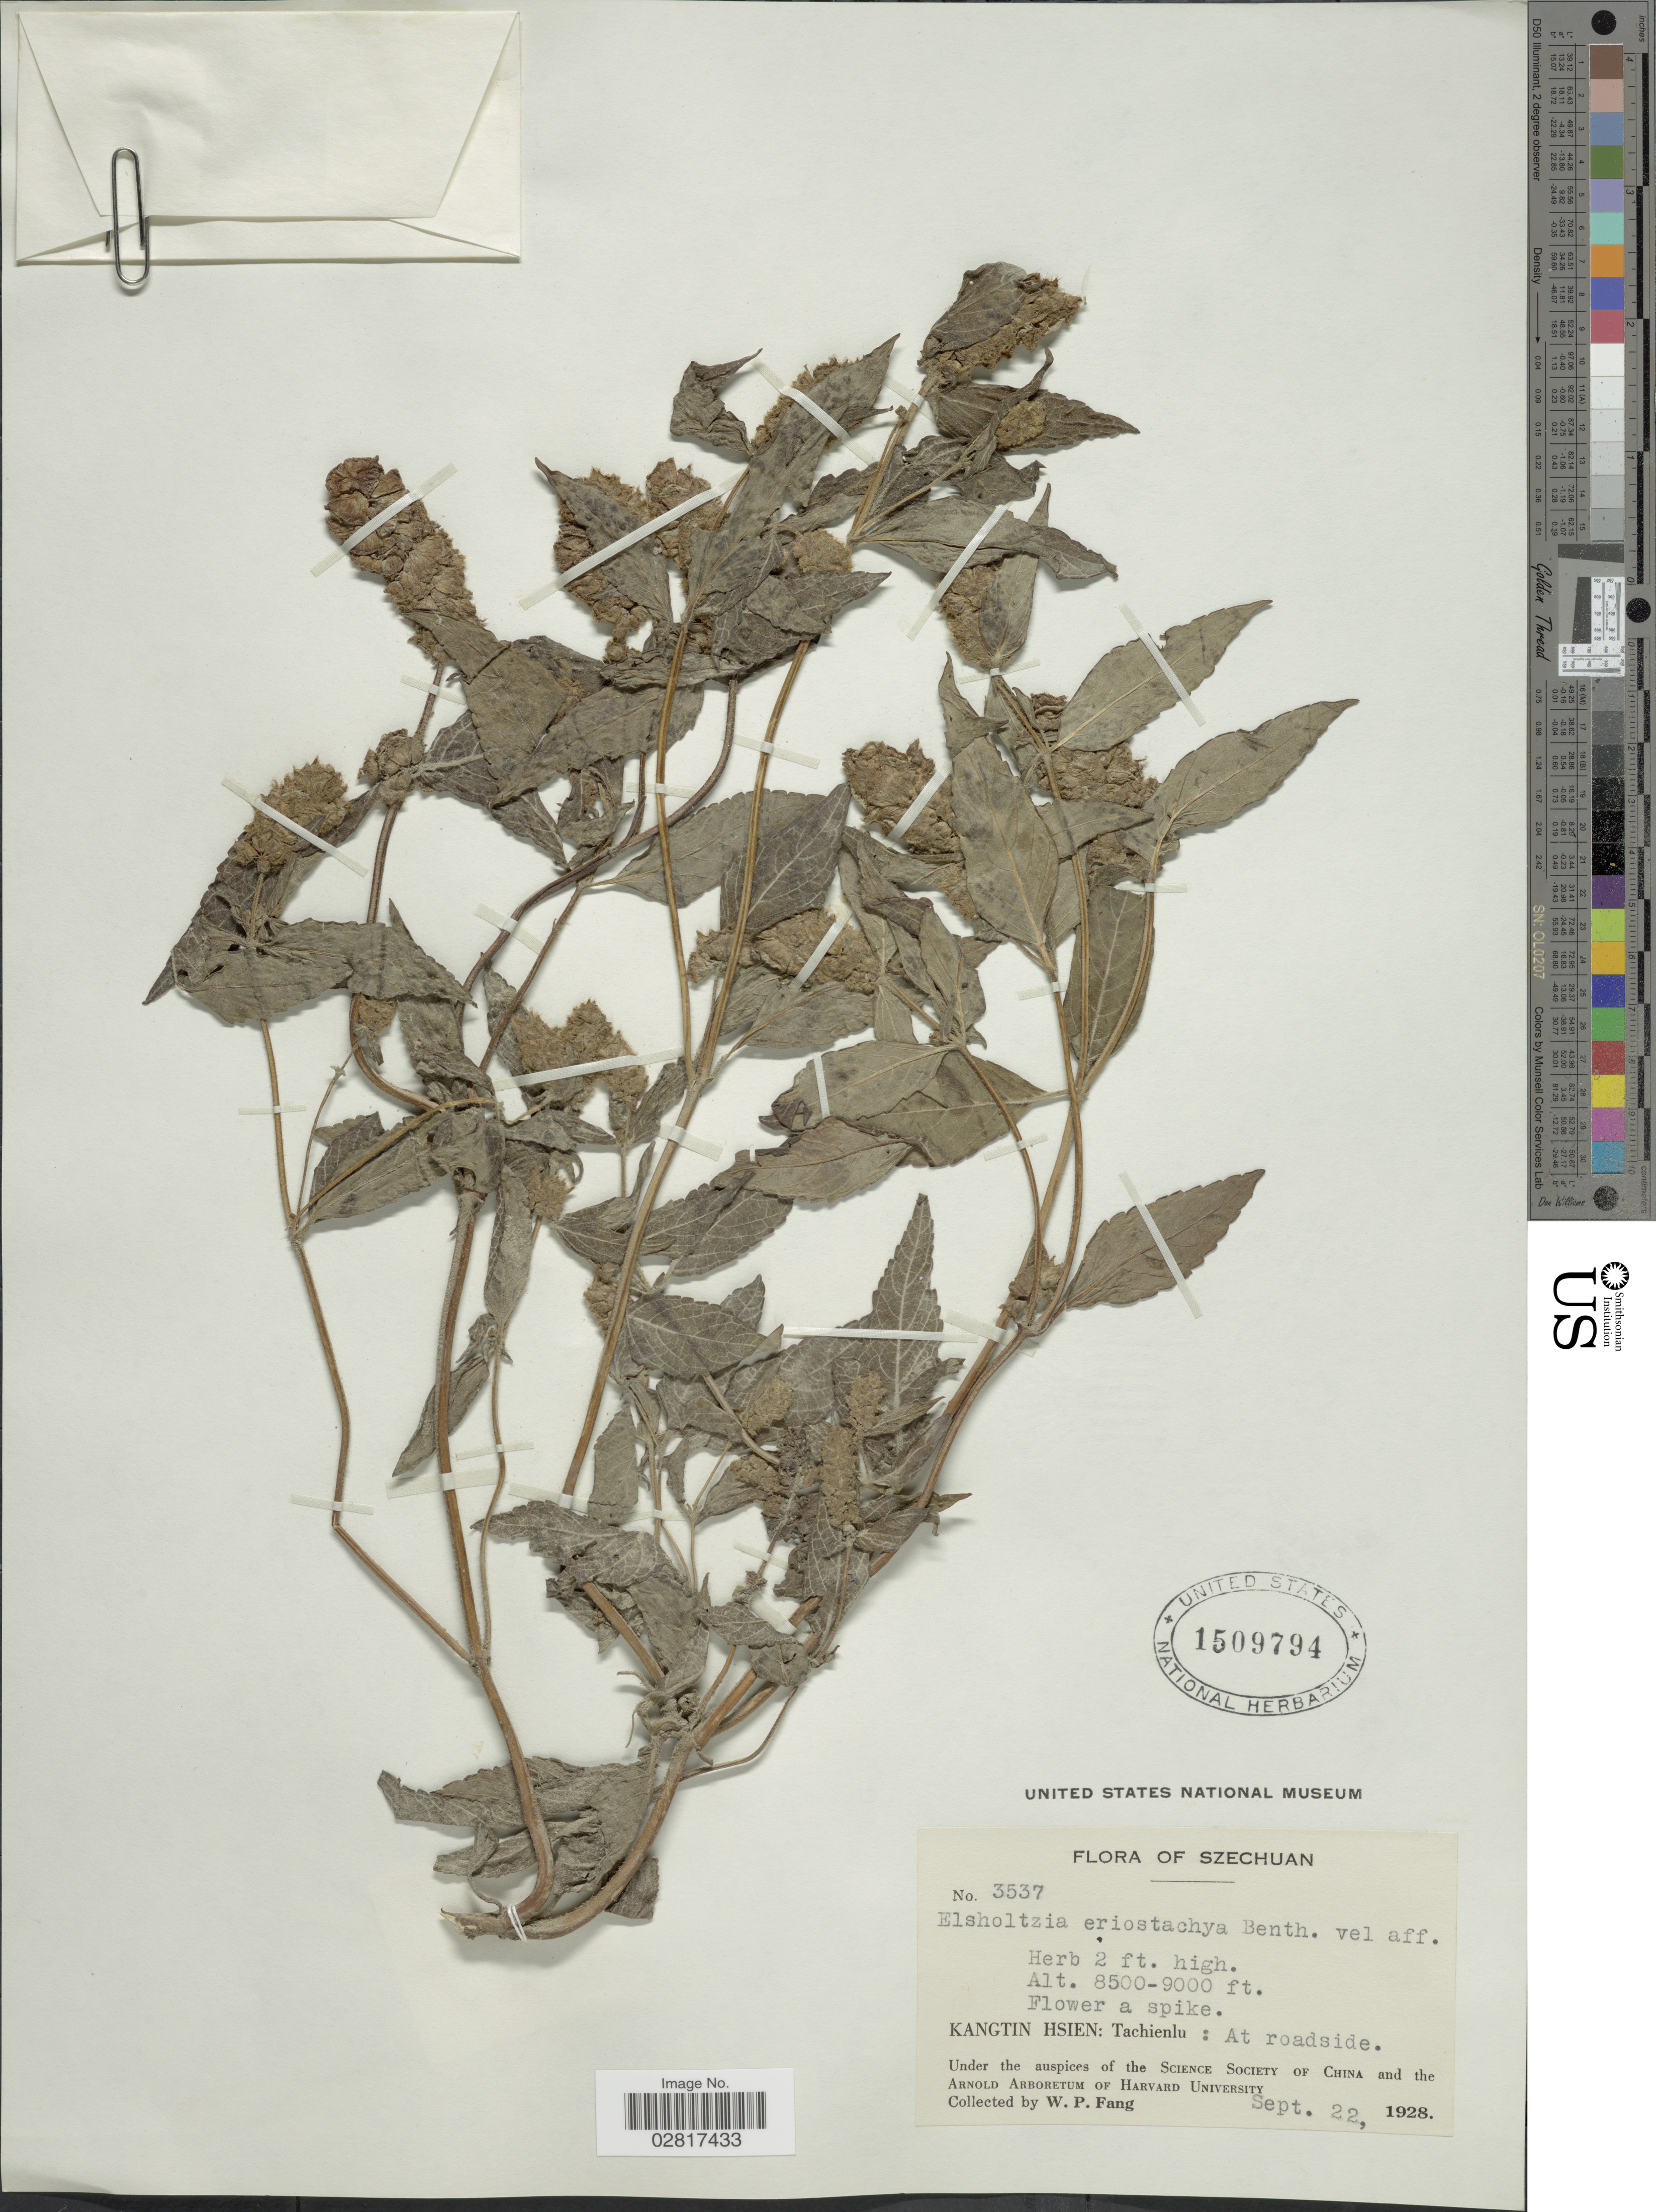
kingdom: Plantae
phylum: Tracheophyta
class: Magnoliopsida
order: Lamiales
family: Lamiaceae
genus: Elsholtzia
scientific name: Elsholtzia eriostachya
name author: (Benth.) Benth.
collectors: W. P. Fang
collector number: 3537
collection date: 1928-09-22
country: China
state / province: Sichuan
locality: Szechuan. Kangtin Hsien: Tachienlu: At roadside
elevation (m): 2591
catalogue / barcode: US 1509794